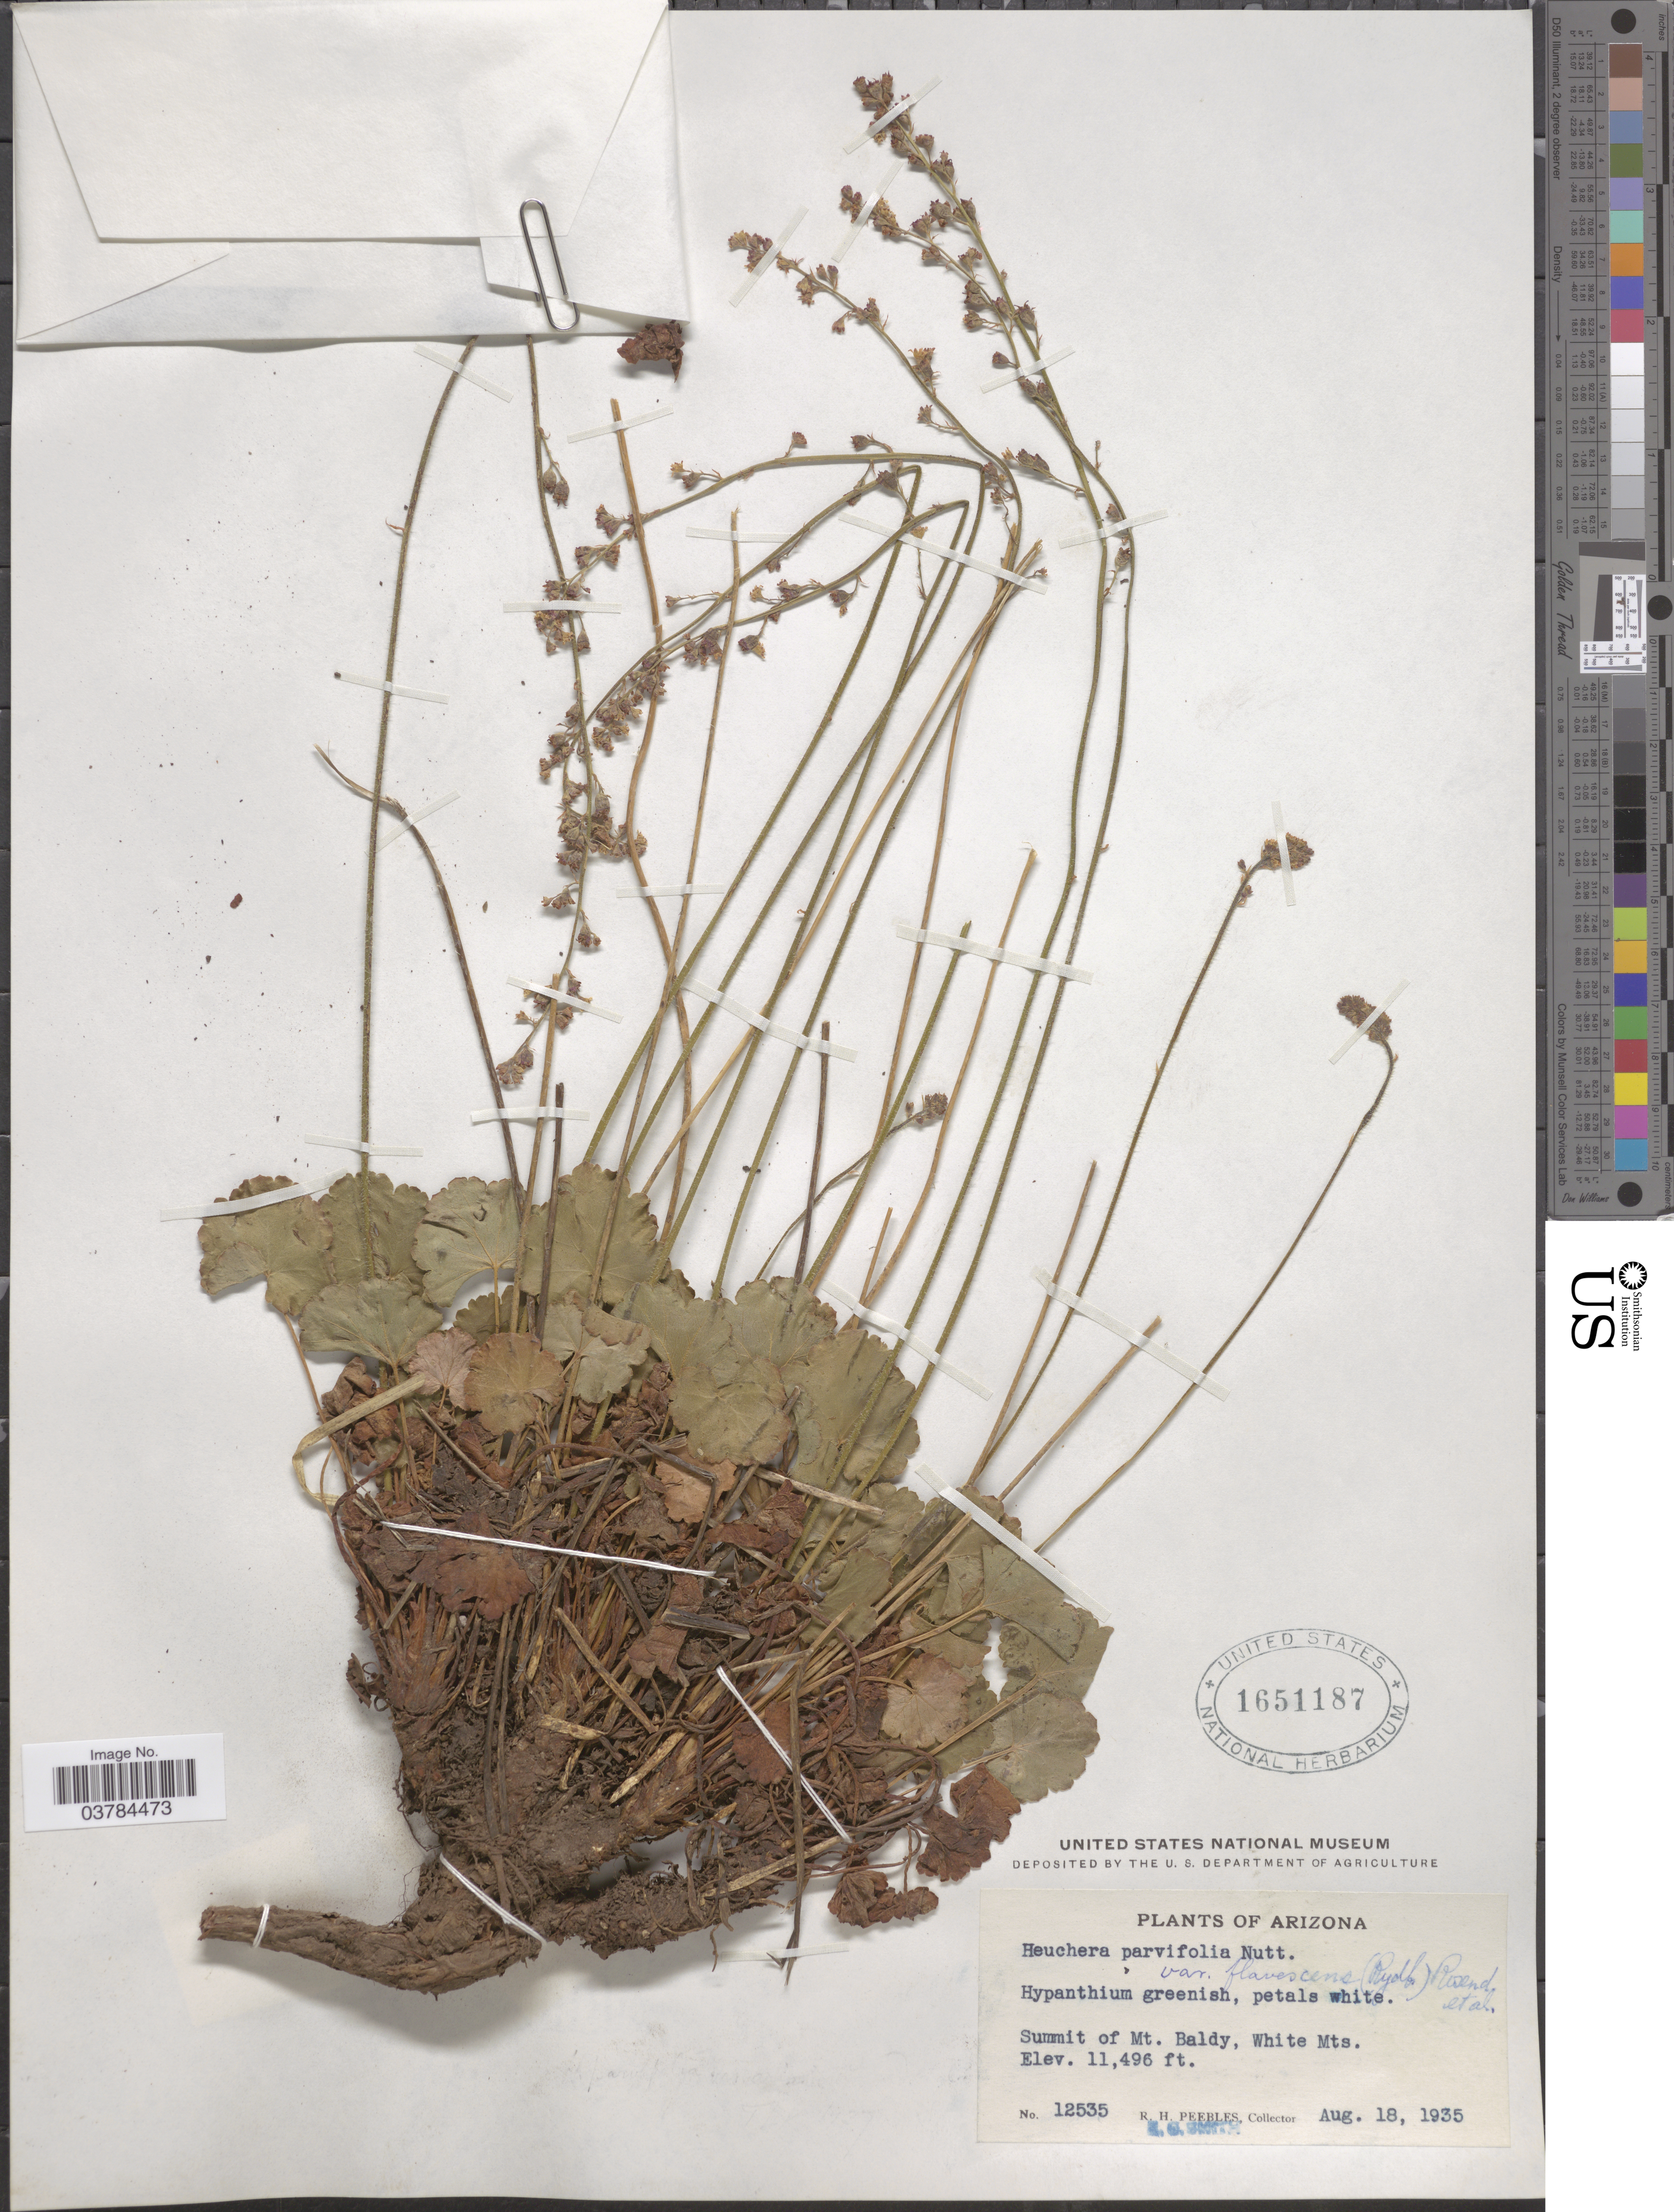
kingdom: Plantae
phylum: Tracheophyta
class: Magnoliopsida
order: Saxifragales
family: Saxifragaceae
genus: Heuchera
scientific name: Heuchera flavescens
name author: Rydb.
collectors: R. H. Peebles & E. G. Smith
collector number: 12535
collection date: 1935-08-18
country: United States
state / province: Arizona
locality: Summit of Mt. Baldy, White Mts.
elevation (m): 3504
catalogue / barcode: US 1651187